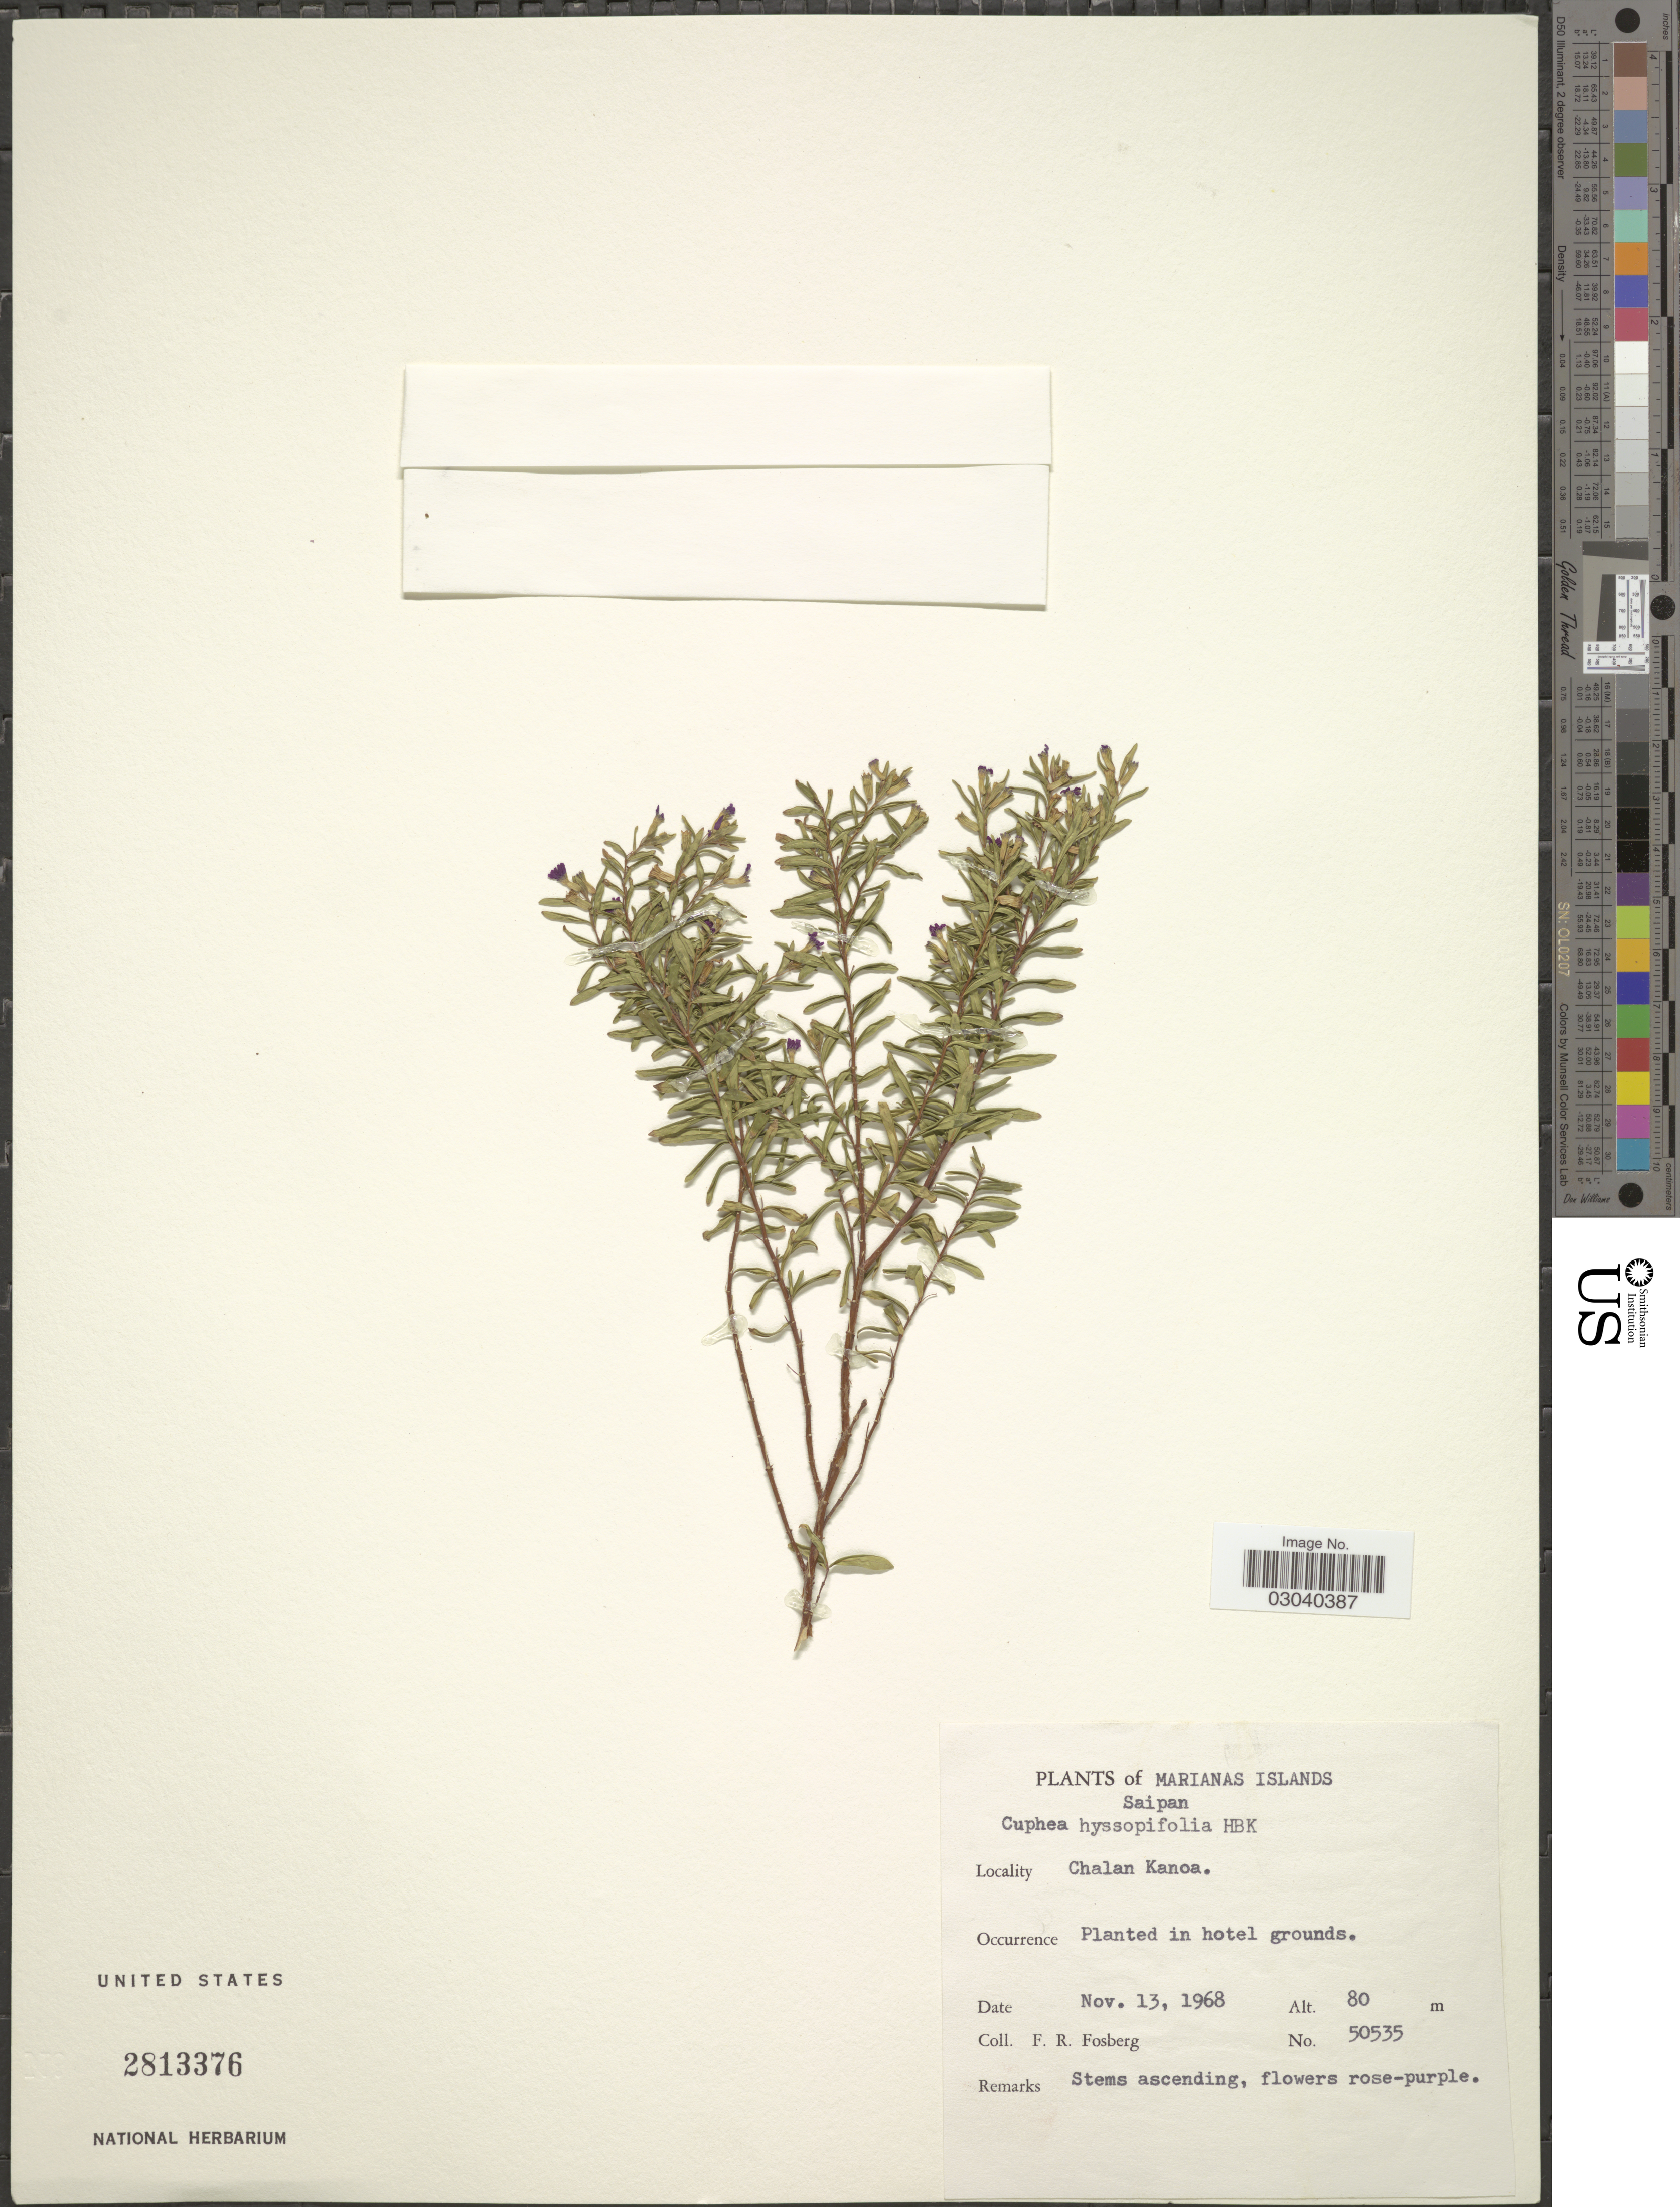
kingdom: Plantae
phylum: Tracheophyta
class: Magnoliopsida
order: Myrtales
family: Lythraceae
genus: Cuphea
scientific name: Cuphea hyssopifolia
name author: Kunth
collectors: F. R. Fosberg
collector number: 50535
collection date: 1968-11-13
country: Northern Mariana Islands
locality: Marianas Islands. Saipan. Chalan Kanoa. In hotel grounds.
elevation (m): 80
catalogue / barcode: US 2813376